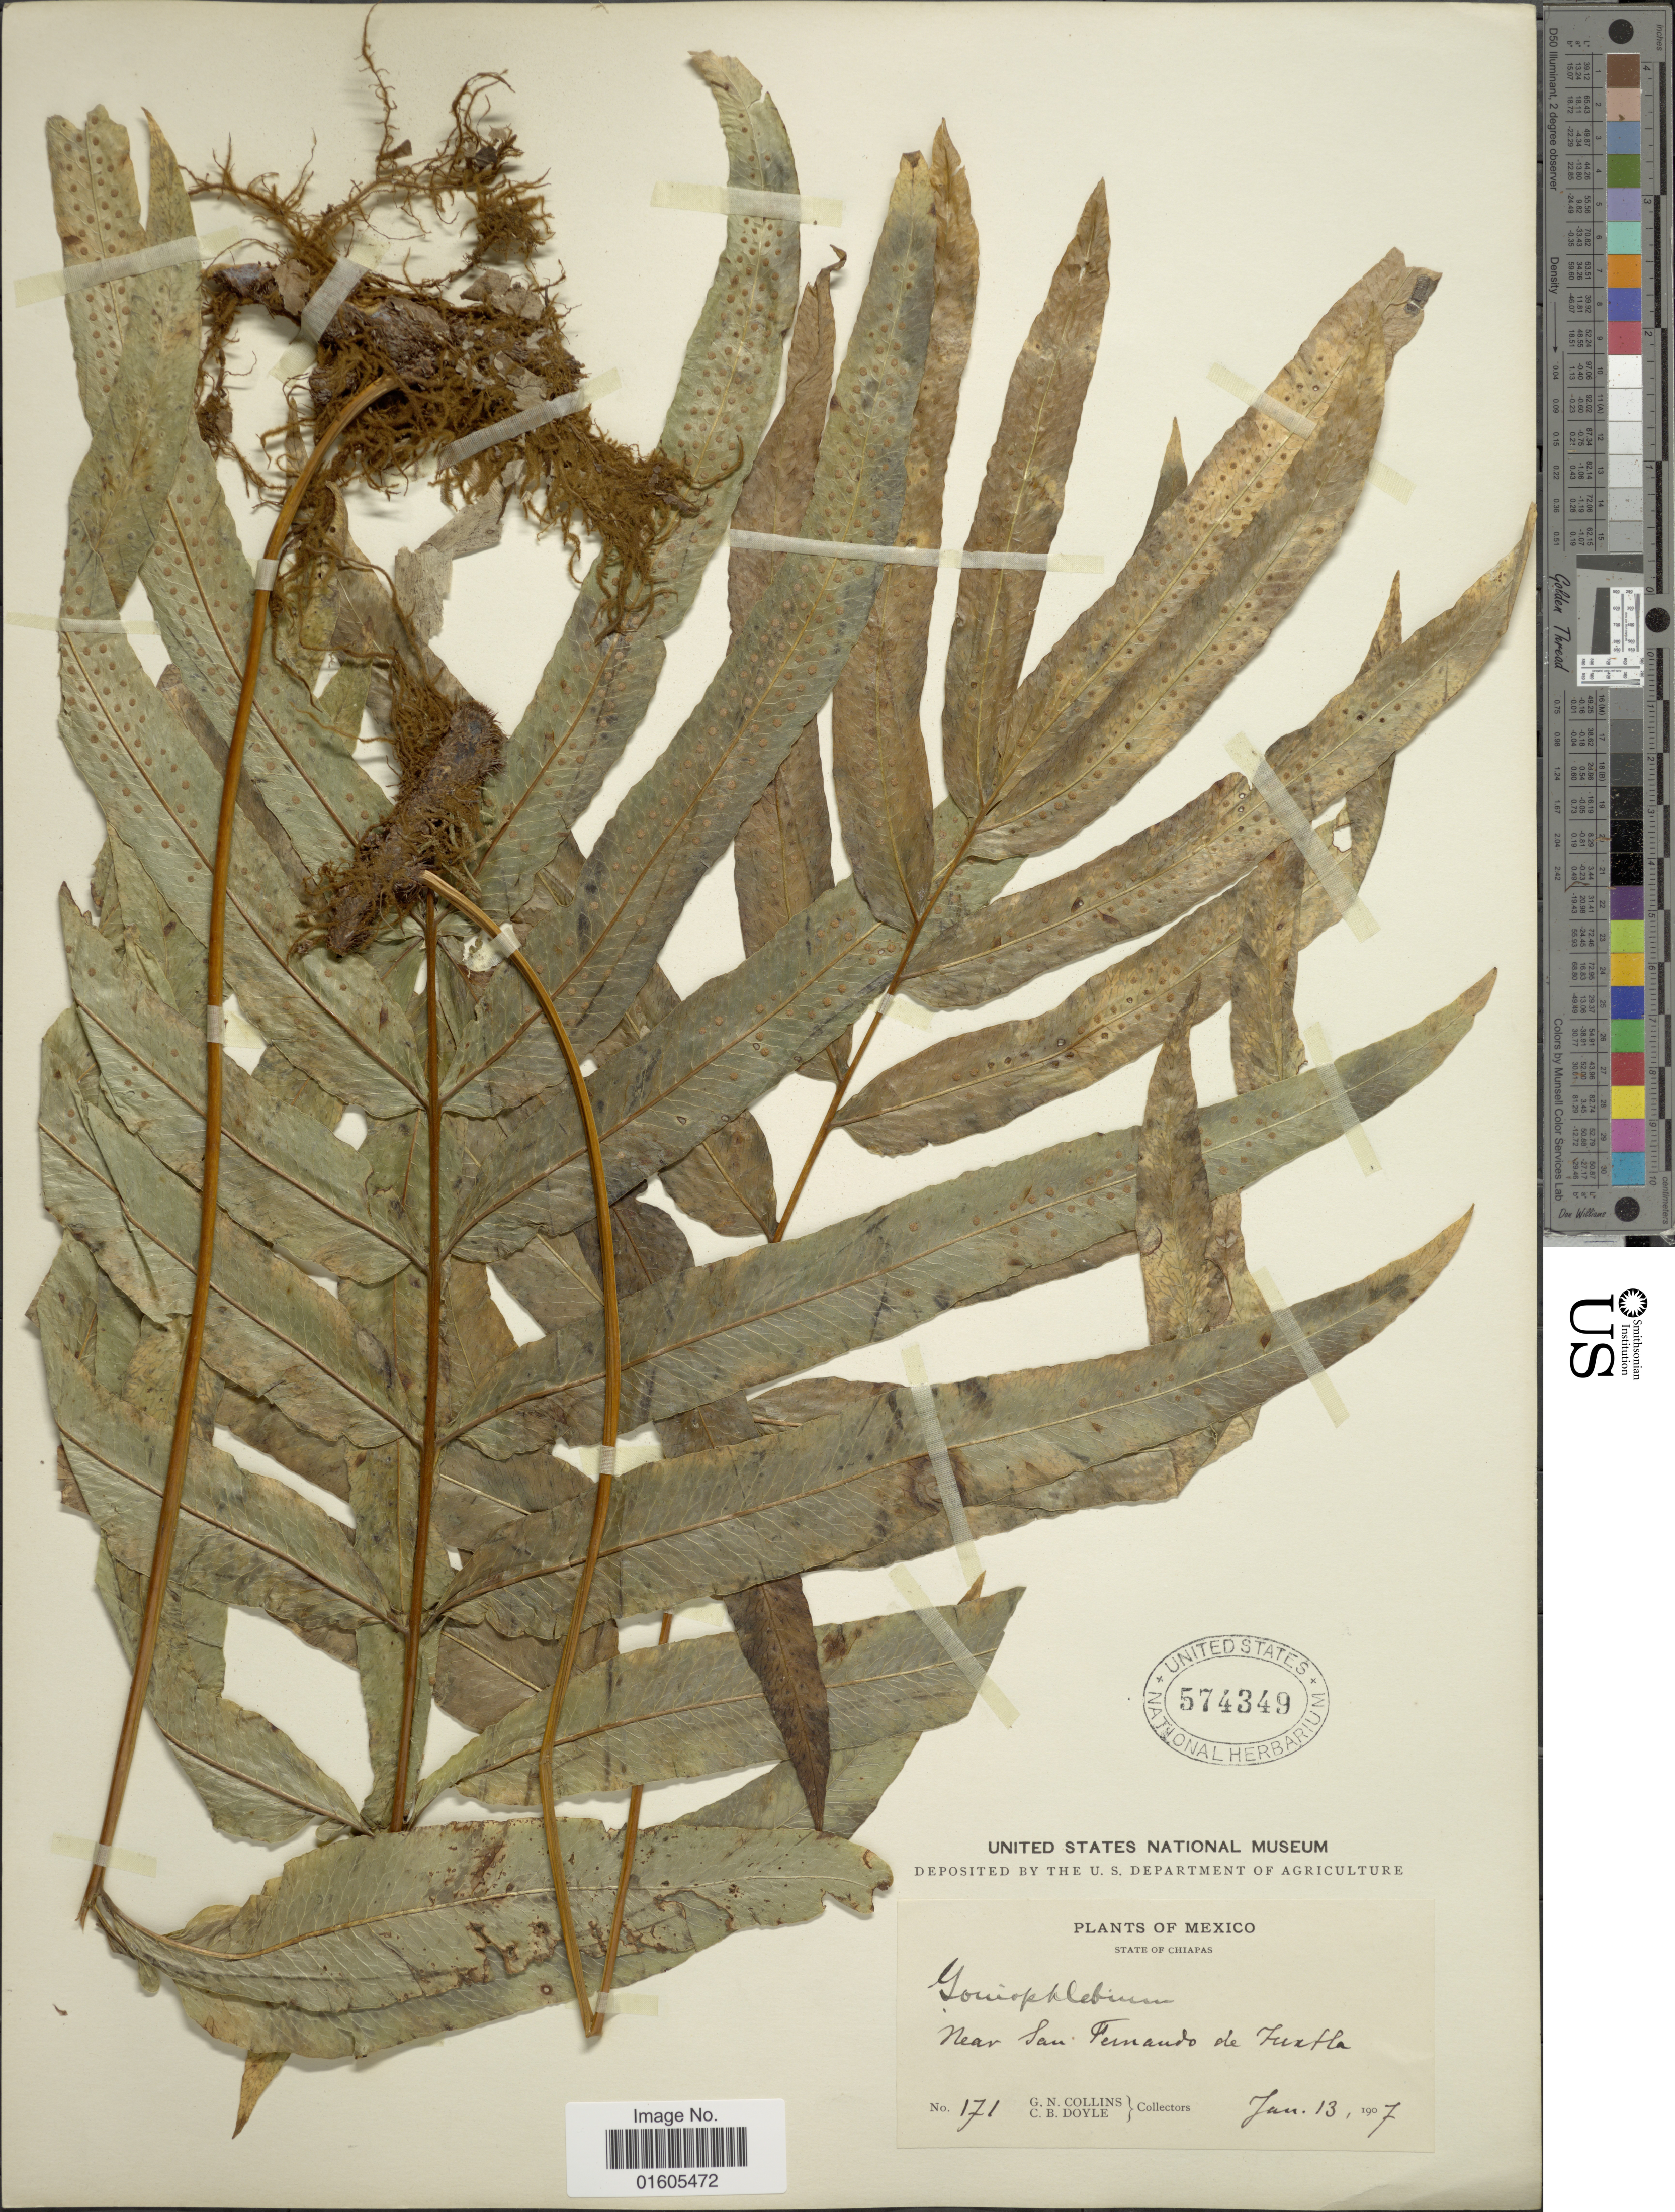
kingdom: Plantae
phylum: Tracheophyta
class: Polypodiopsida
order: Polypodiales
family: Polypodiaceae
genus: Serpocaulon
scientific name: Serpocaulon triseriale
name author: (Sw.) A.R. Sm.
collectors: G. Collins & C. Doyle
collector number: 171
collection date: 1907-01-13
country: Mexico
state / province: Chiapas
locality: Near San Fernando de Tuxta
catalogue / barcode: US 574349